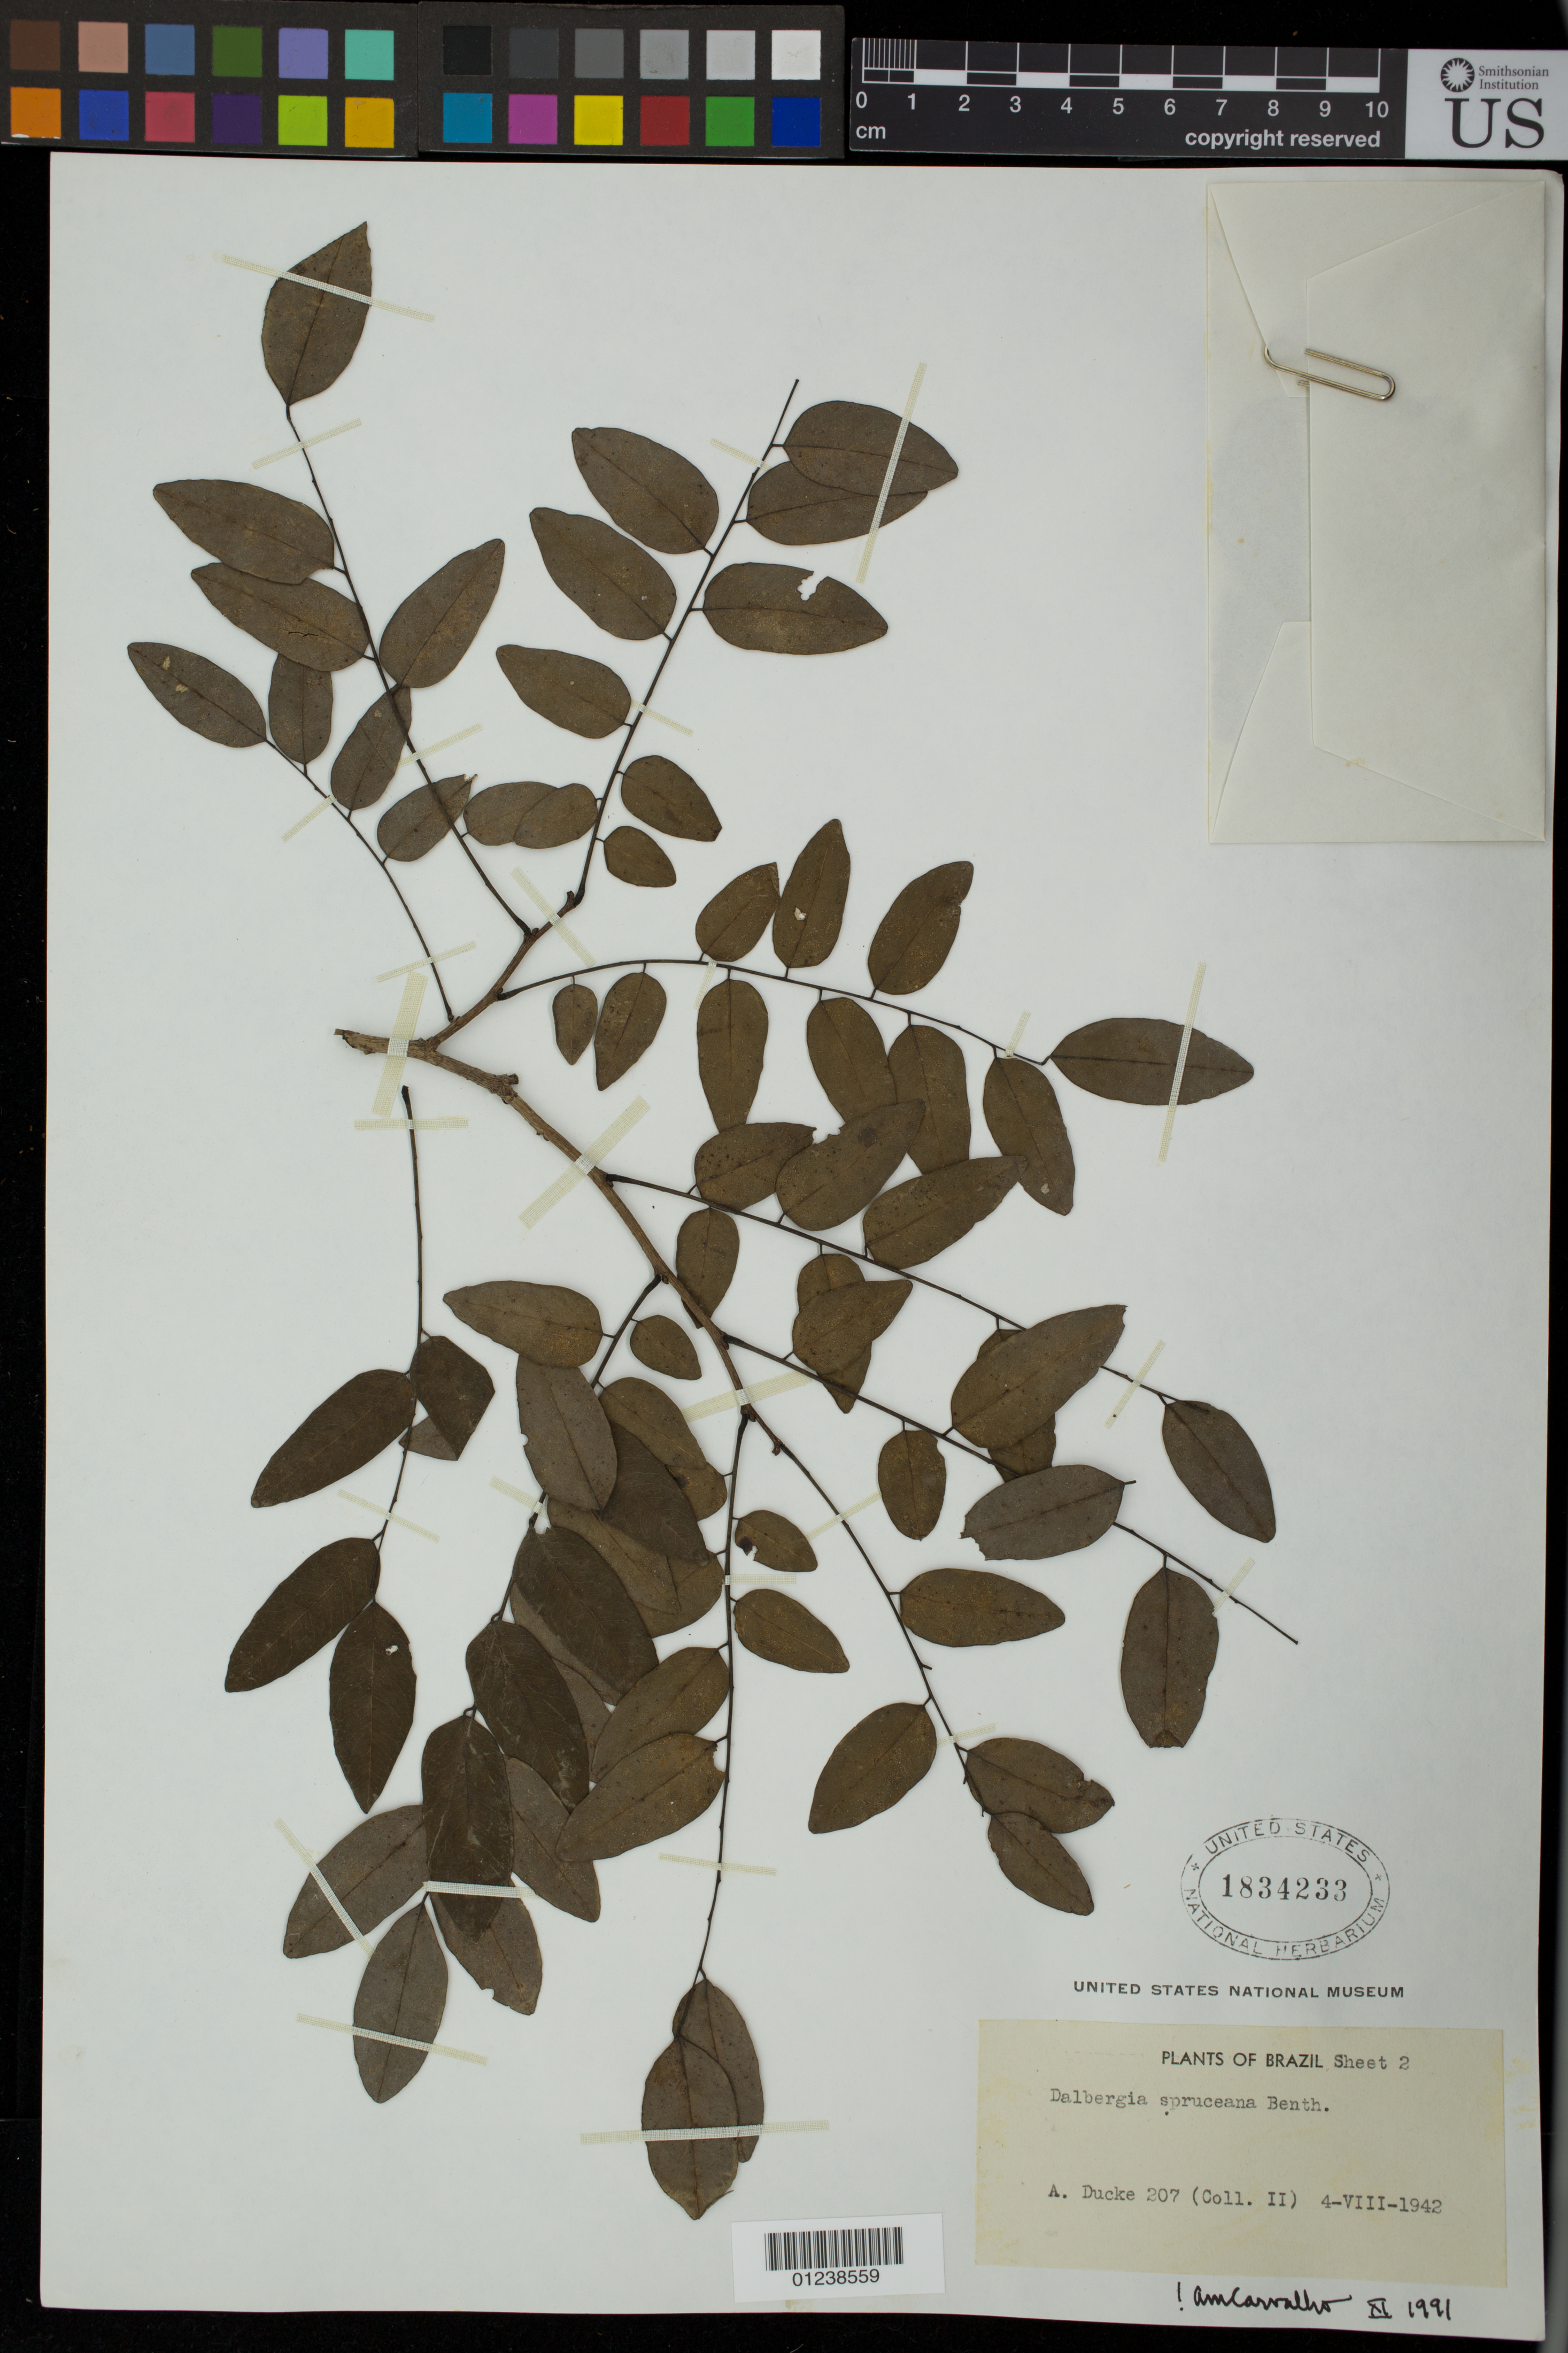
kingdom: Plantae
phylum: Tracheophyta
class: Magnoliopsida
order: Fabales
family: Fabaceae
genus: Dalbergia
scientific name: Dalbergia spruceana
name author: Benth.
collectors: A. Ducke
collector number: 207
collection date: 1942-08-04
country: Brazil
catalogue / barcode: US 1834233